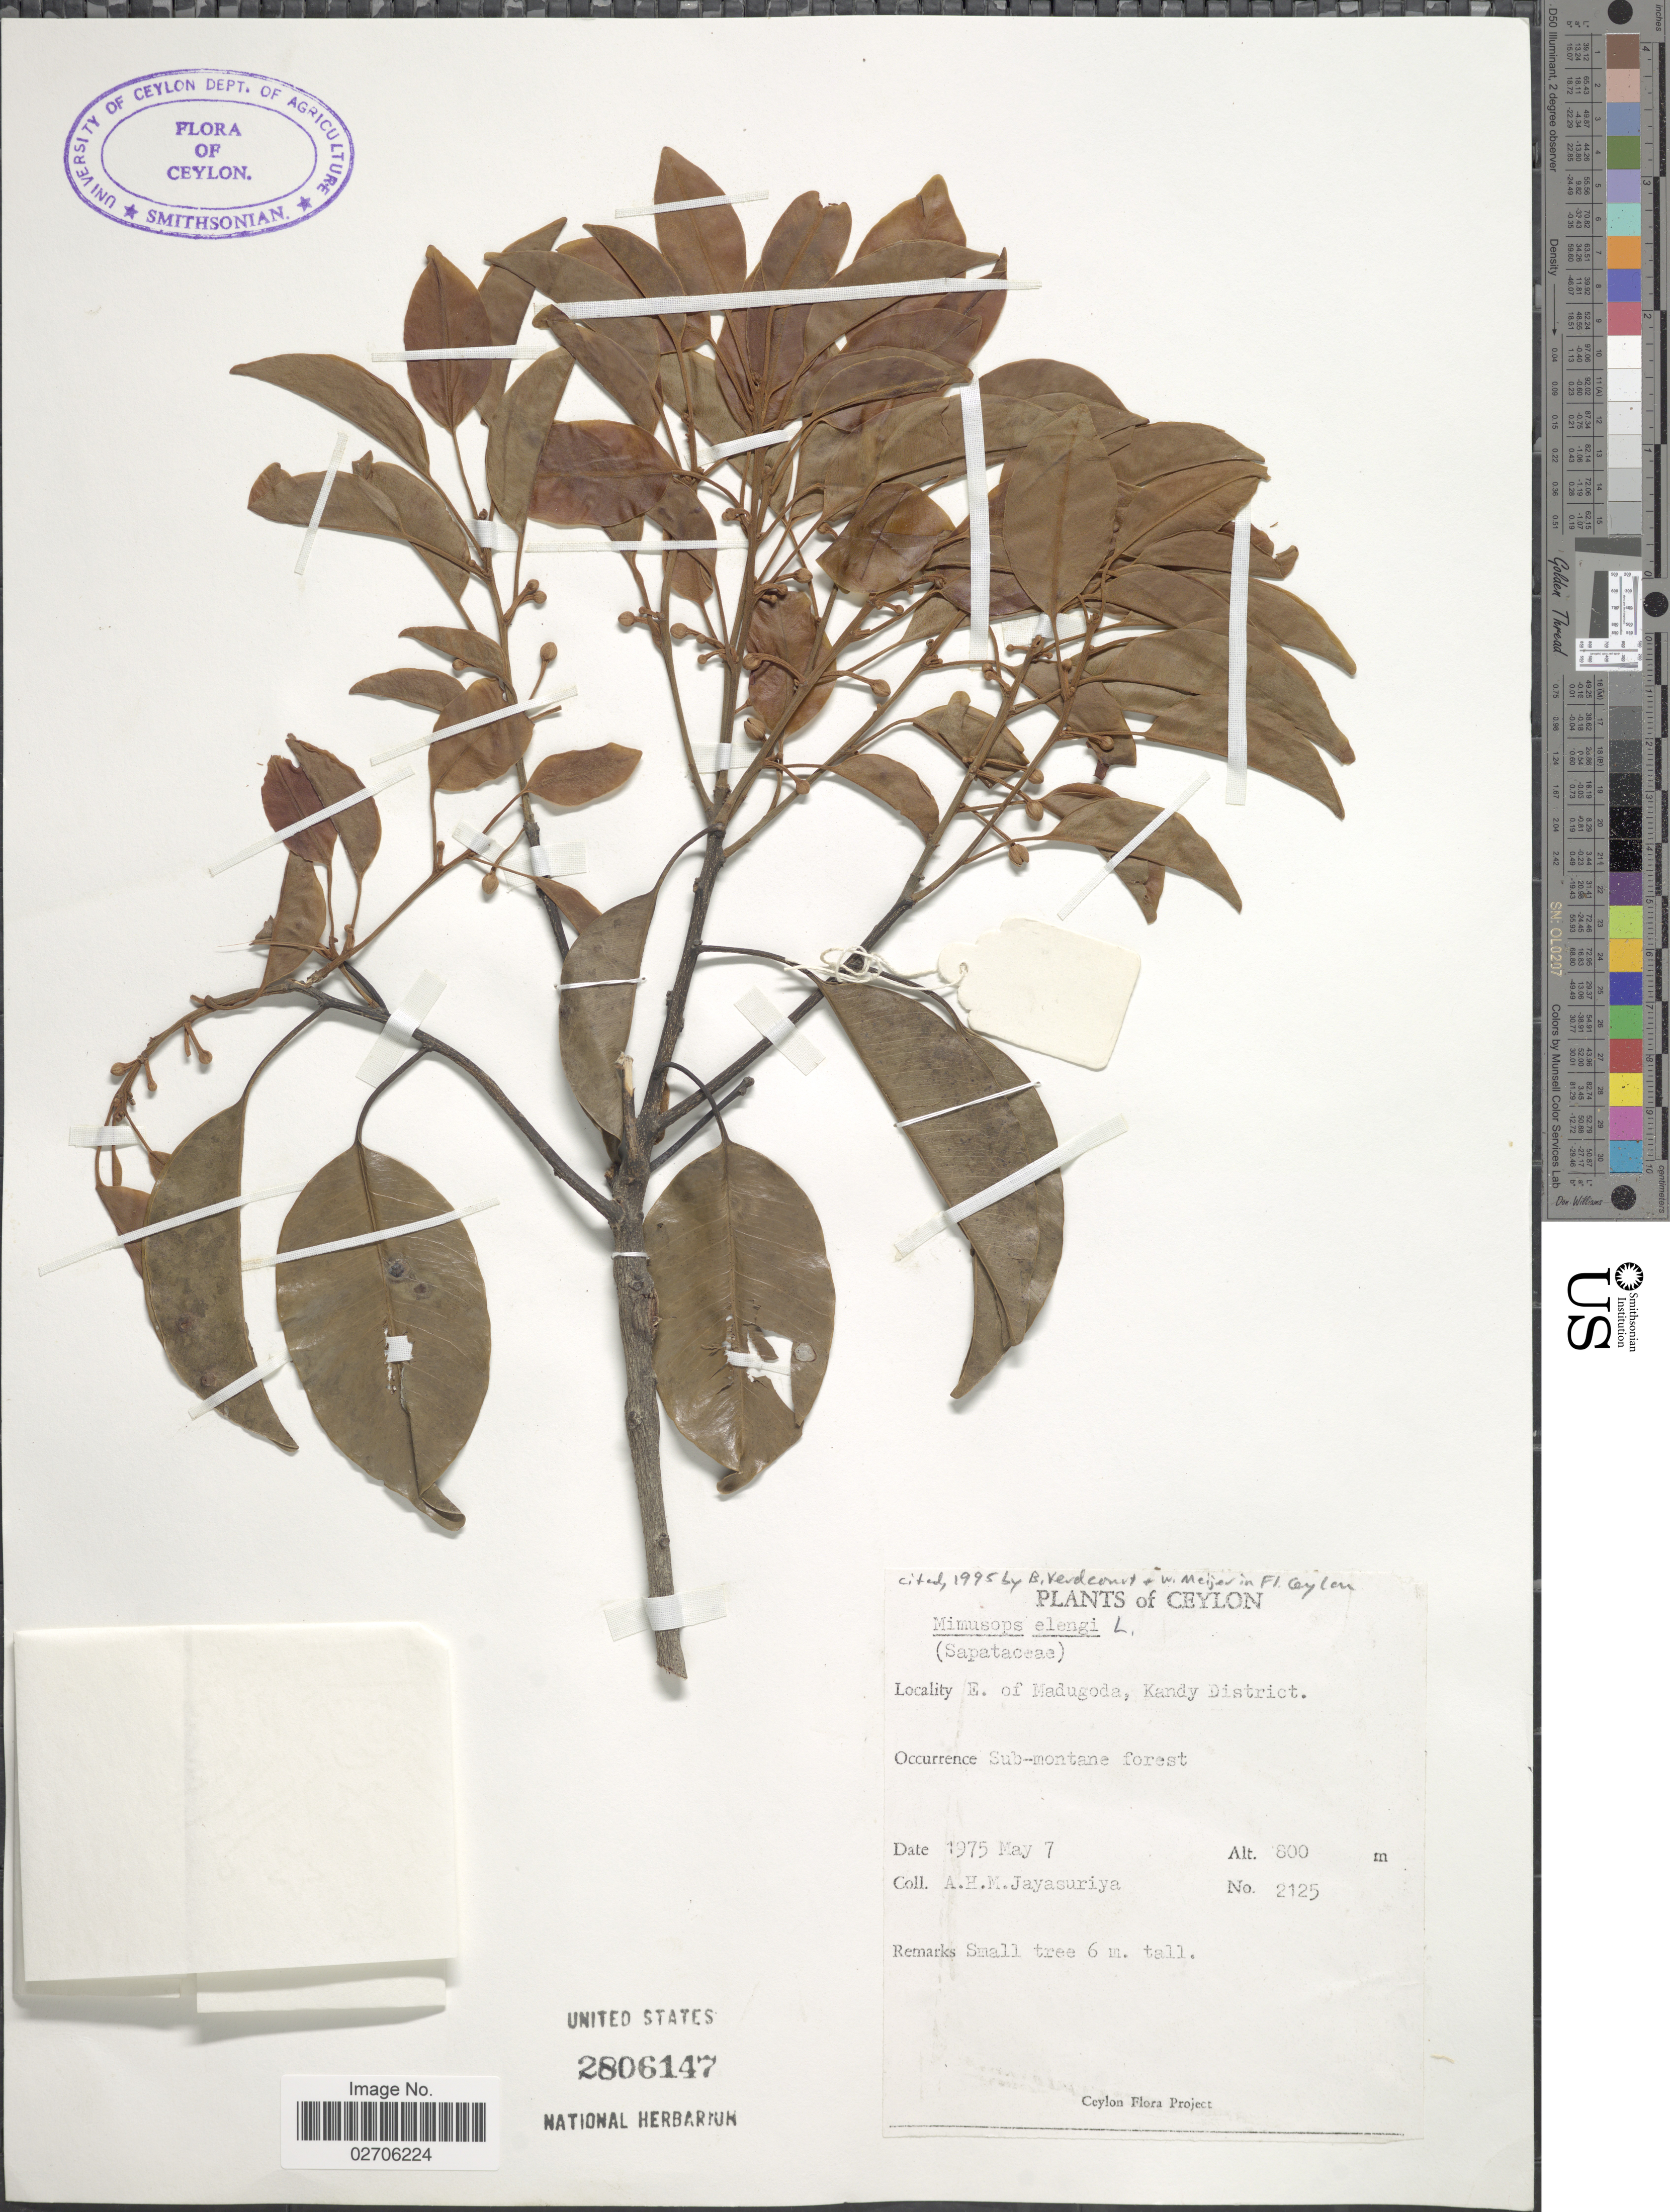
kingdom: Plantae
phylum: Tracheophyta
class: Magnoliopsida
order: Ericales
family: Sapotaceae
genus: Mimusops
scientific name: Mimusops djave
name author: Engl.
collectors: A. H. Jayasuriya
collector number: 2125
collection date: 1975-05-07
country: Sri Lanka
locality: Ceylon. E. of Madugoda, Kandy District.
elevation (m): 800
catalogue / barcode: US 2806147